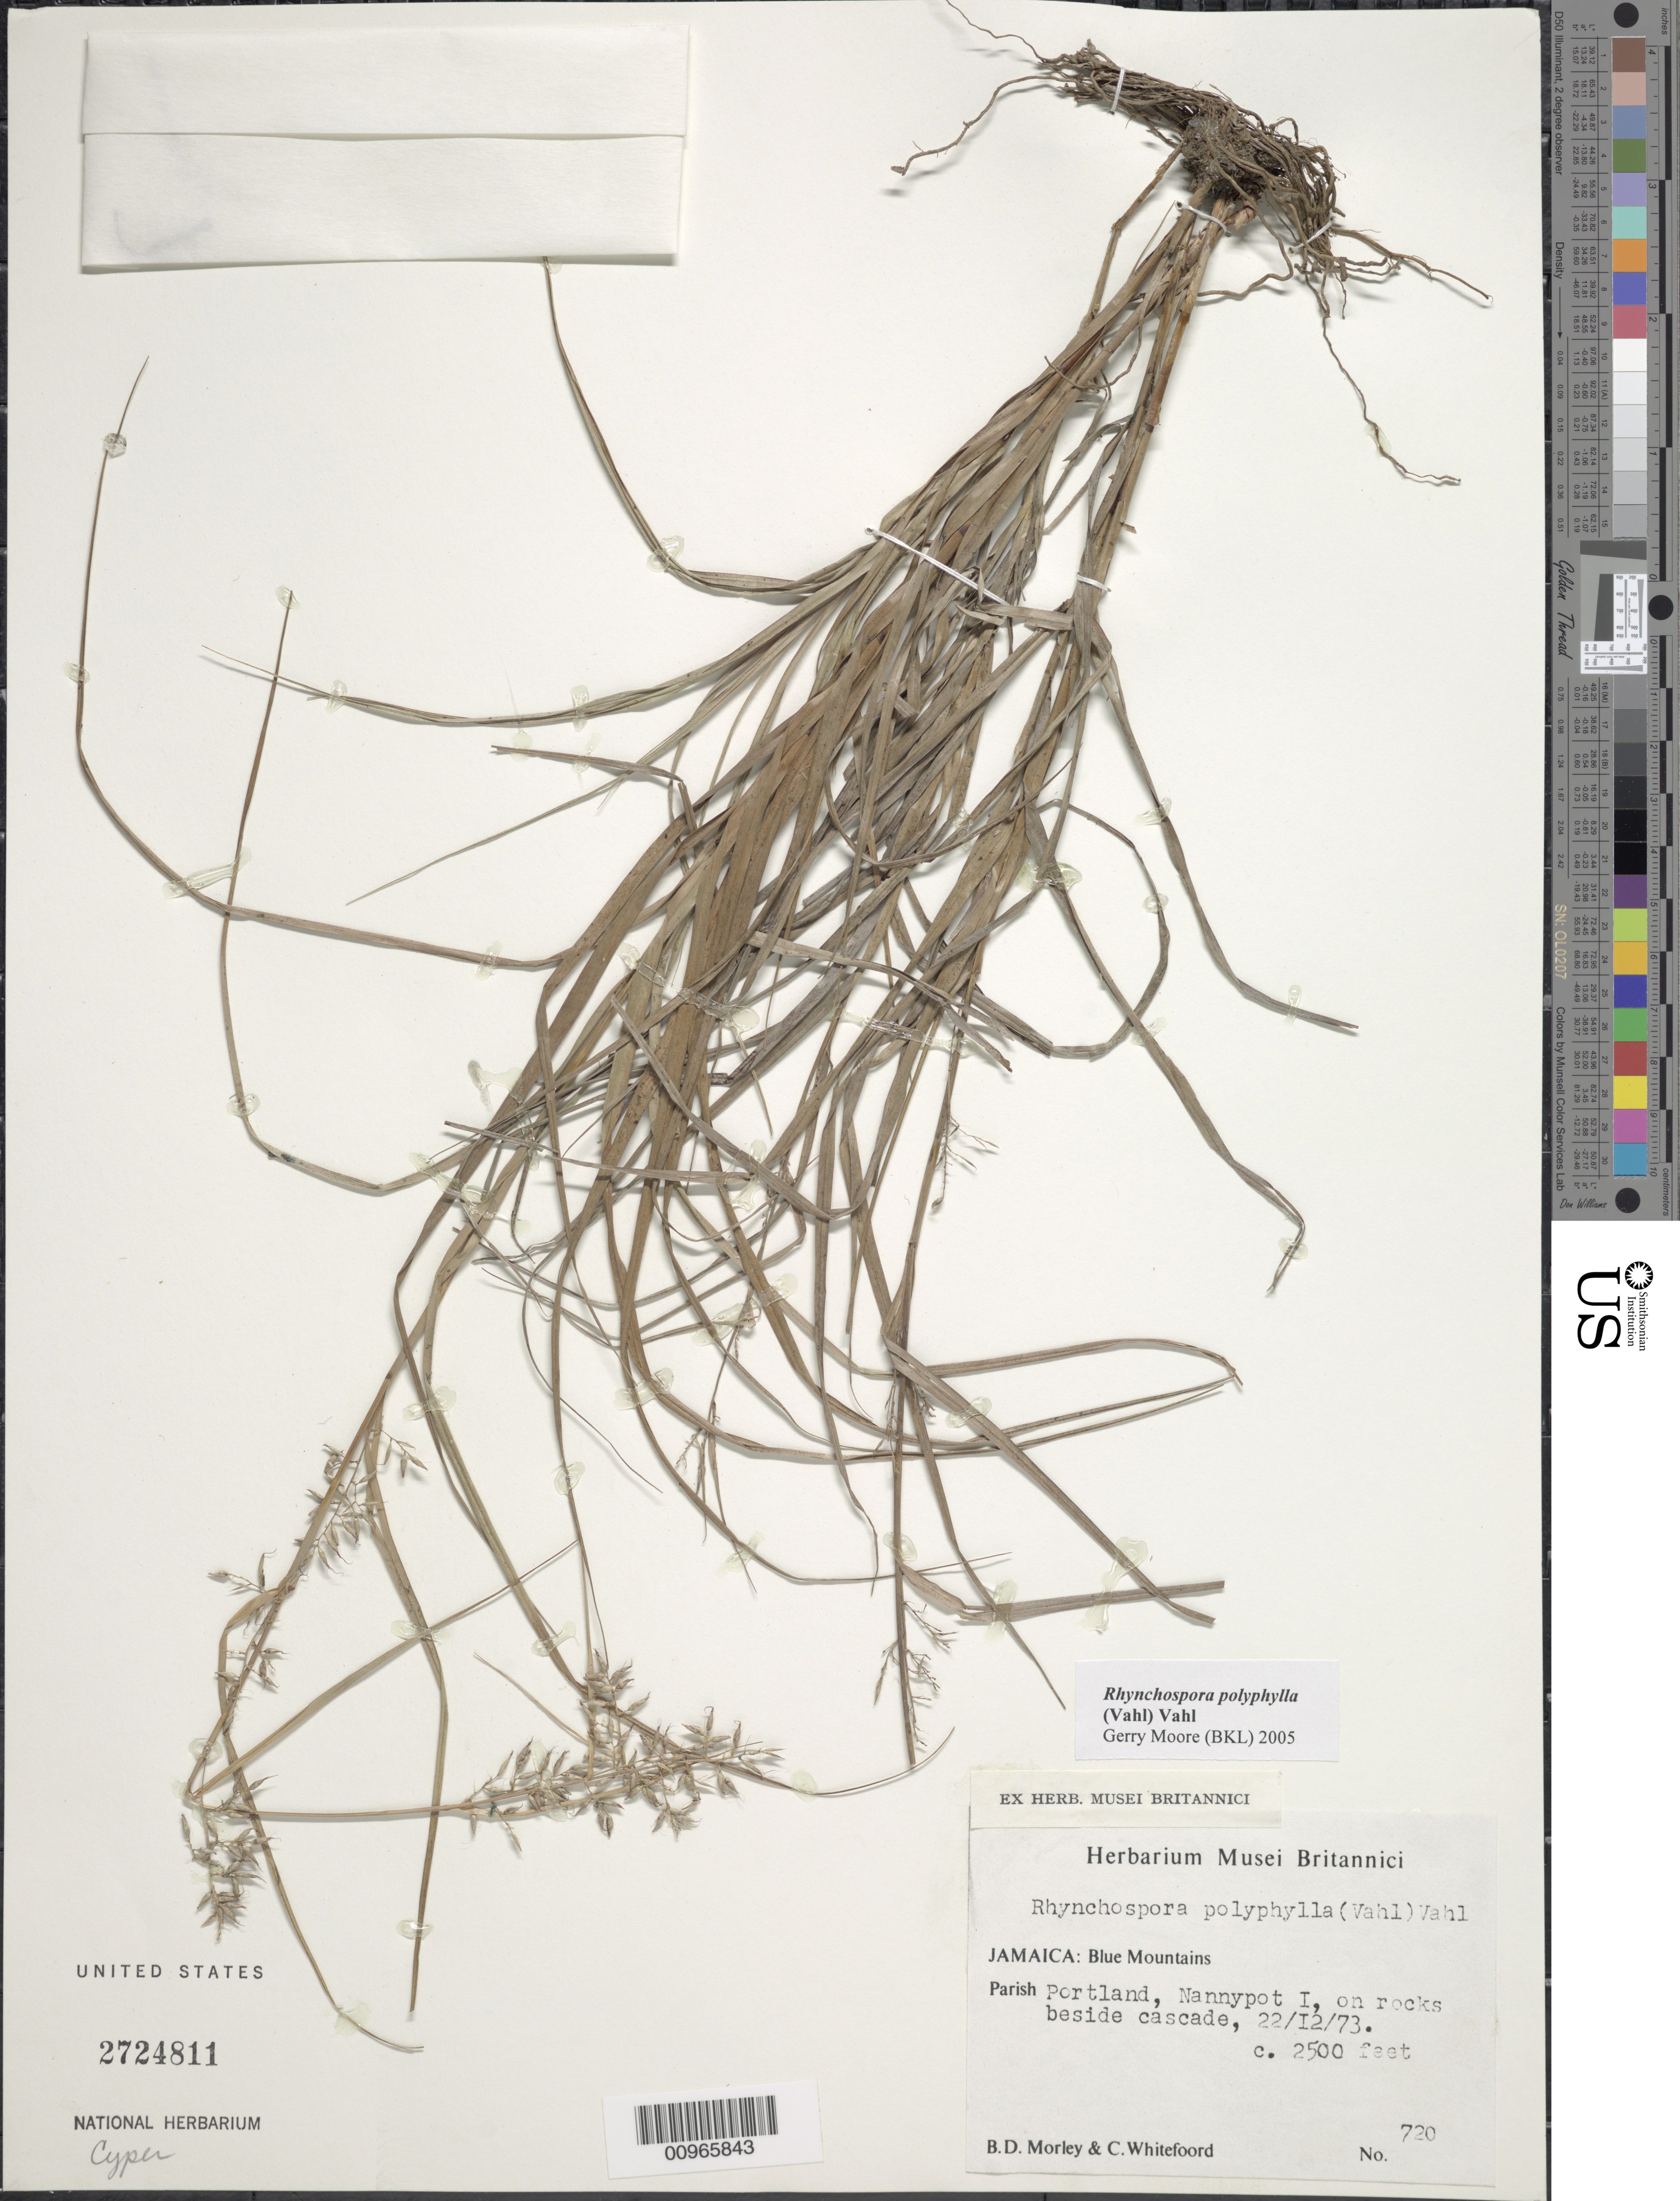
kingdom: Plantae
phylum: Tracheophyta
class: Liliopsida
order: Poales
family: Cyperaceae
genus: Rhynchospora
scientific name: Rhynchospora polyphylla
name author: (Vahl) Vahl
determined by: Moore, G.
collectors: B. D. Morley & C. Whitefoord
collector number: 720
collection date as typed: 22 Dec 1973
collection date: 1973-12-22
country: Jamaica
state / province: Portland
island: Jamaica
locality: Blue Mountains, Nannypot I, on rocks beside cascade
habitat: On rocks beside cascade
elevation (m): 762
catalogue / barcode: US 2724811